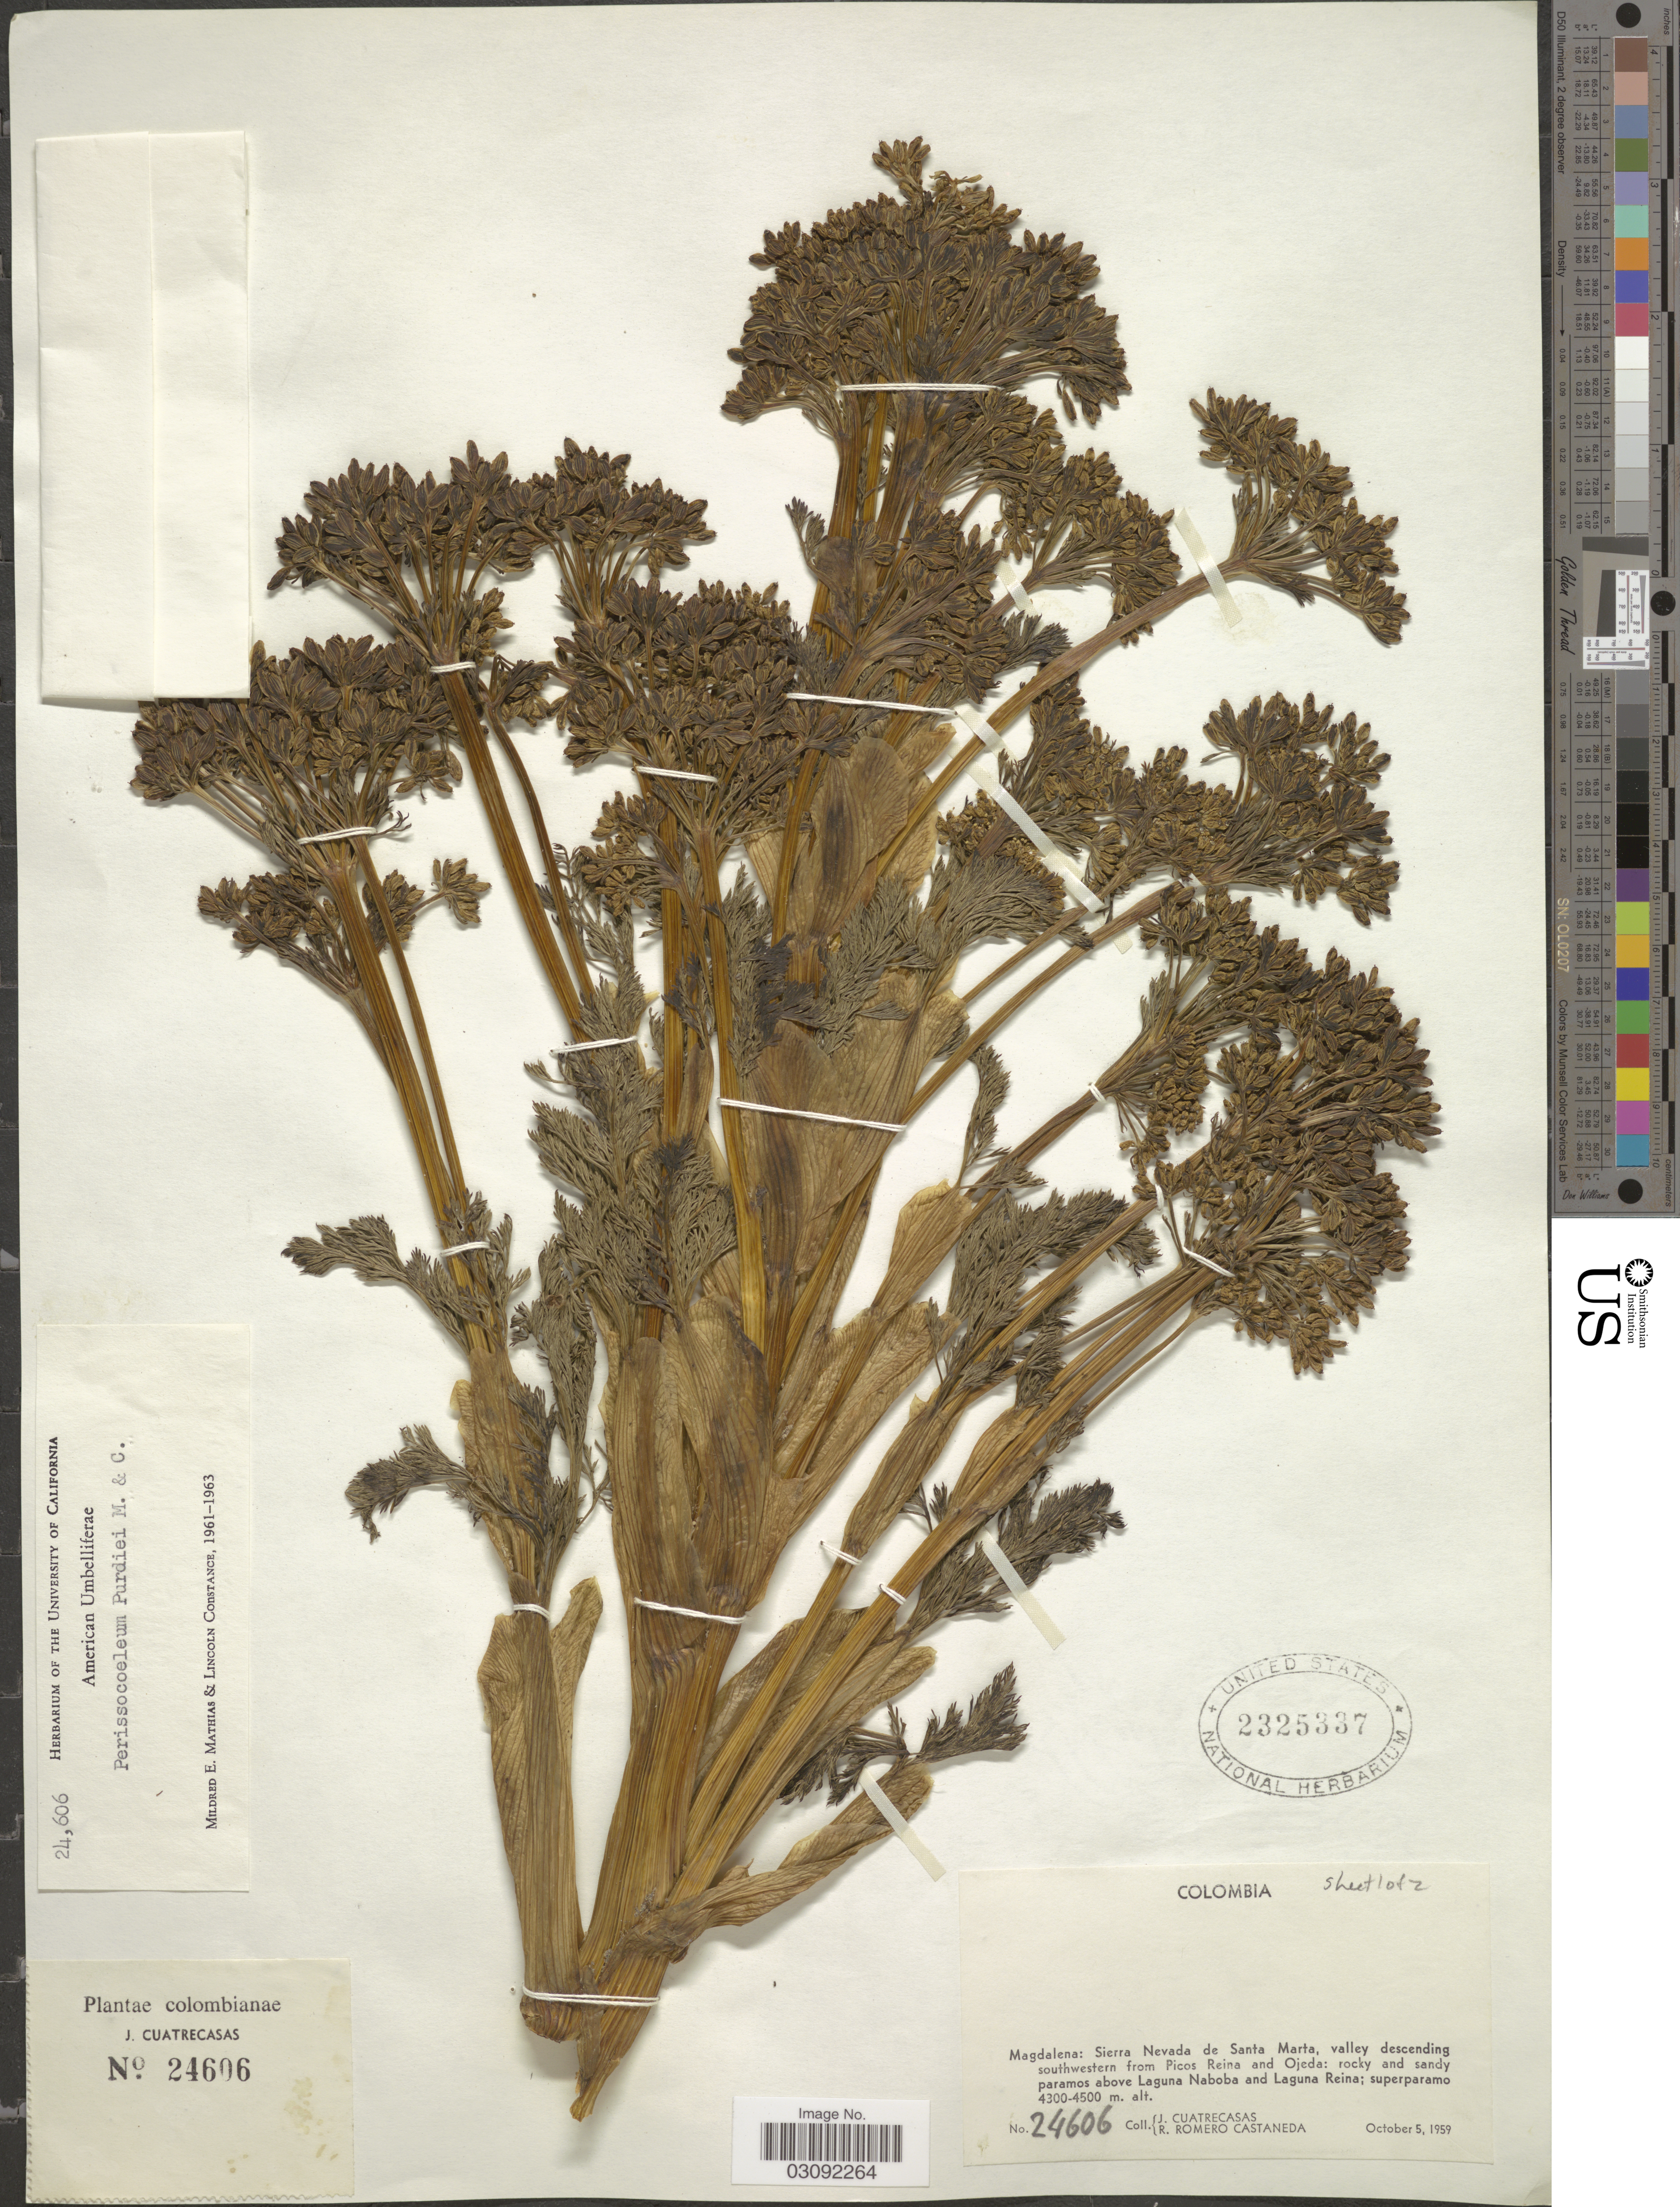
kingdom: Plantae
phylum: Tracheophyta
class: Magnoliopsida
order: Apiales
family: Apiaceae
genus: Perissocoeleum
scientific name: Perissocoeleum purdiei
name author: Mathias & Constance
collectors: J. Cuatrecasas & R. Romero Castañeda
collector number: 24606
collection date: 1959-10-05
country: Colombia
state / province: Magdalena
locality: Sierra Nevada de Santa Marta, valley descending southwestern from Picos Reina and Ojeda: rocky and sandy paramos above Laguna Naboba and Laguna Reina.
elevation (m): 4300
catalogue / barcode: US 2325337